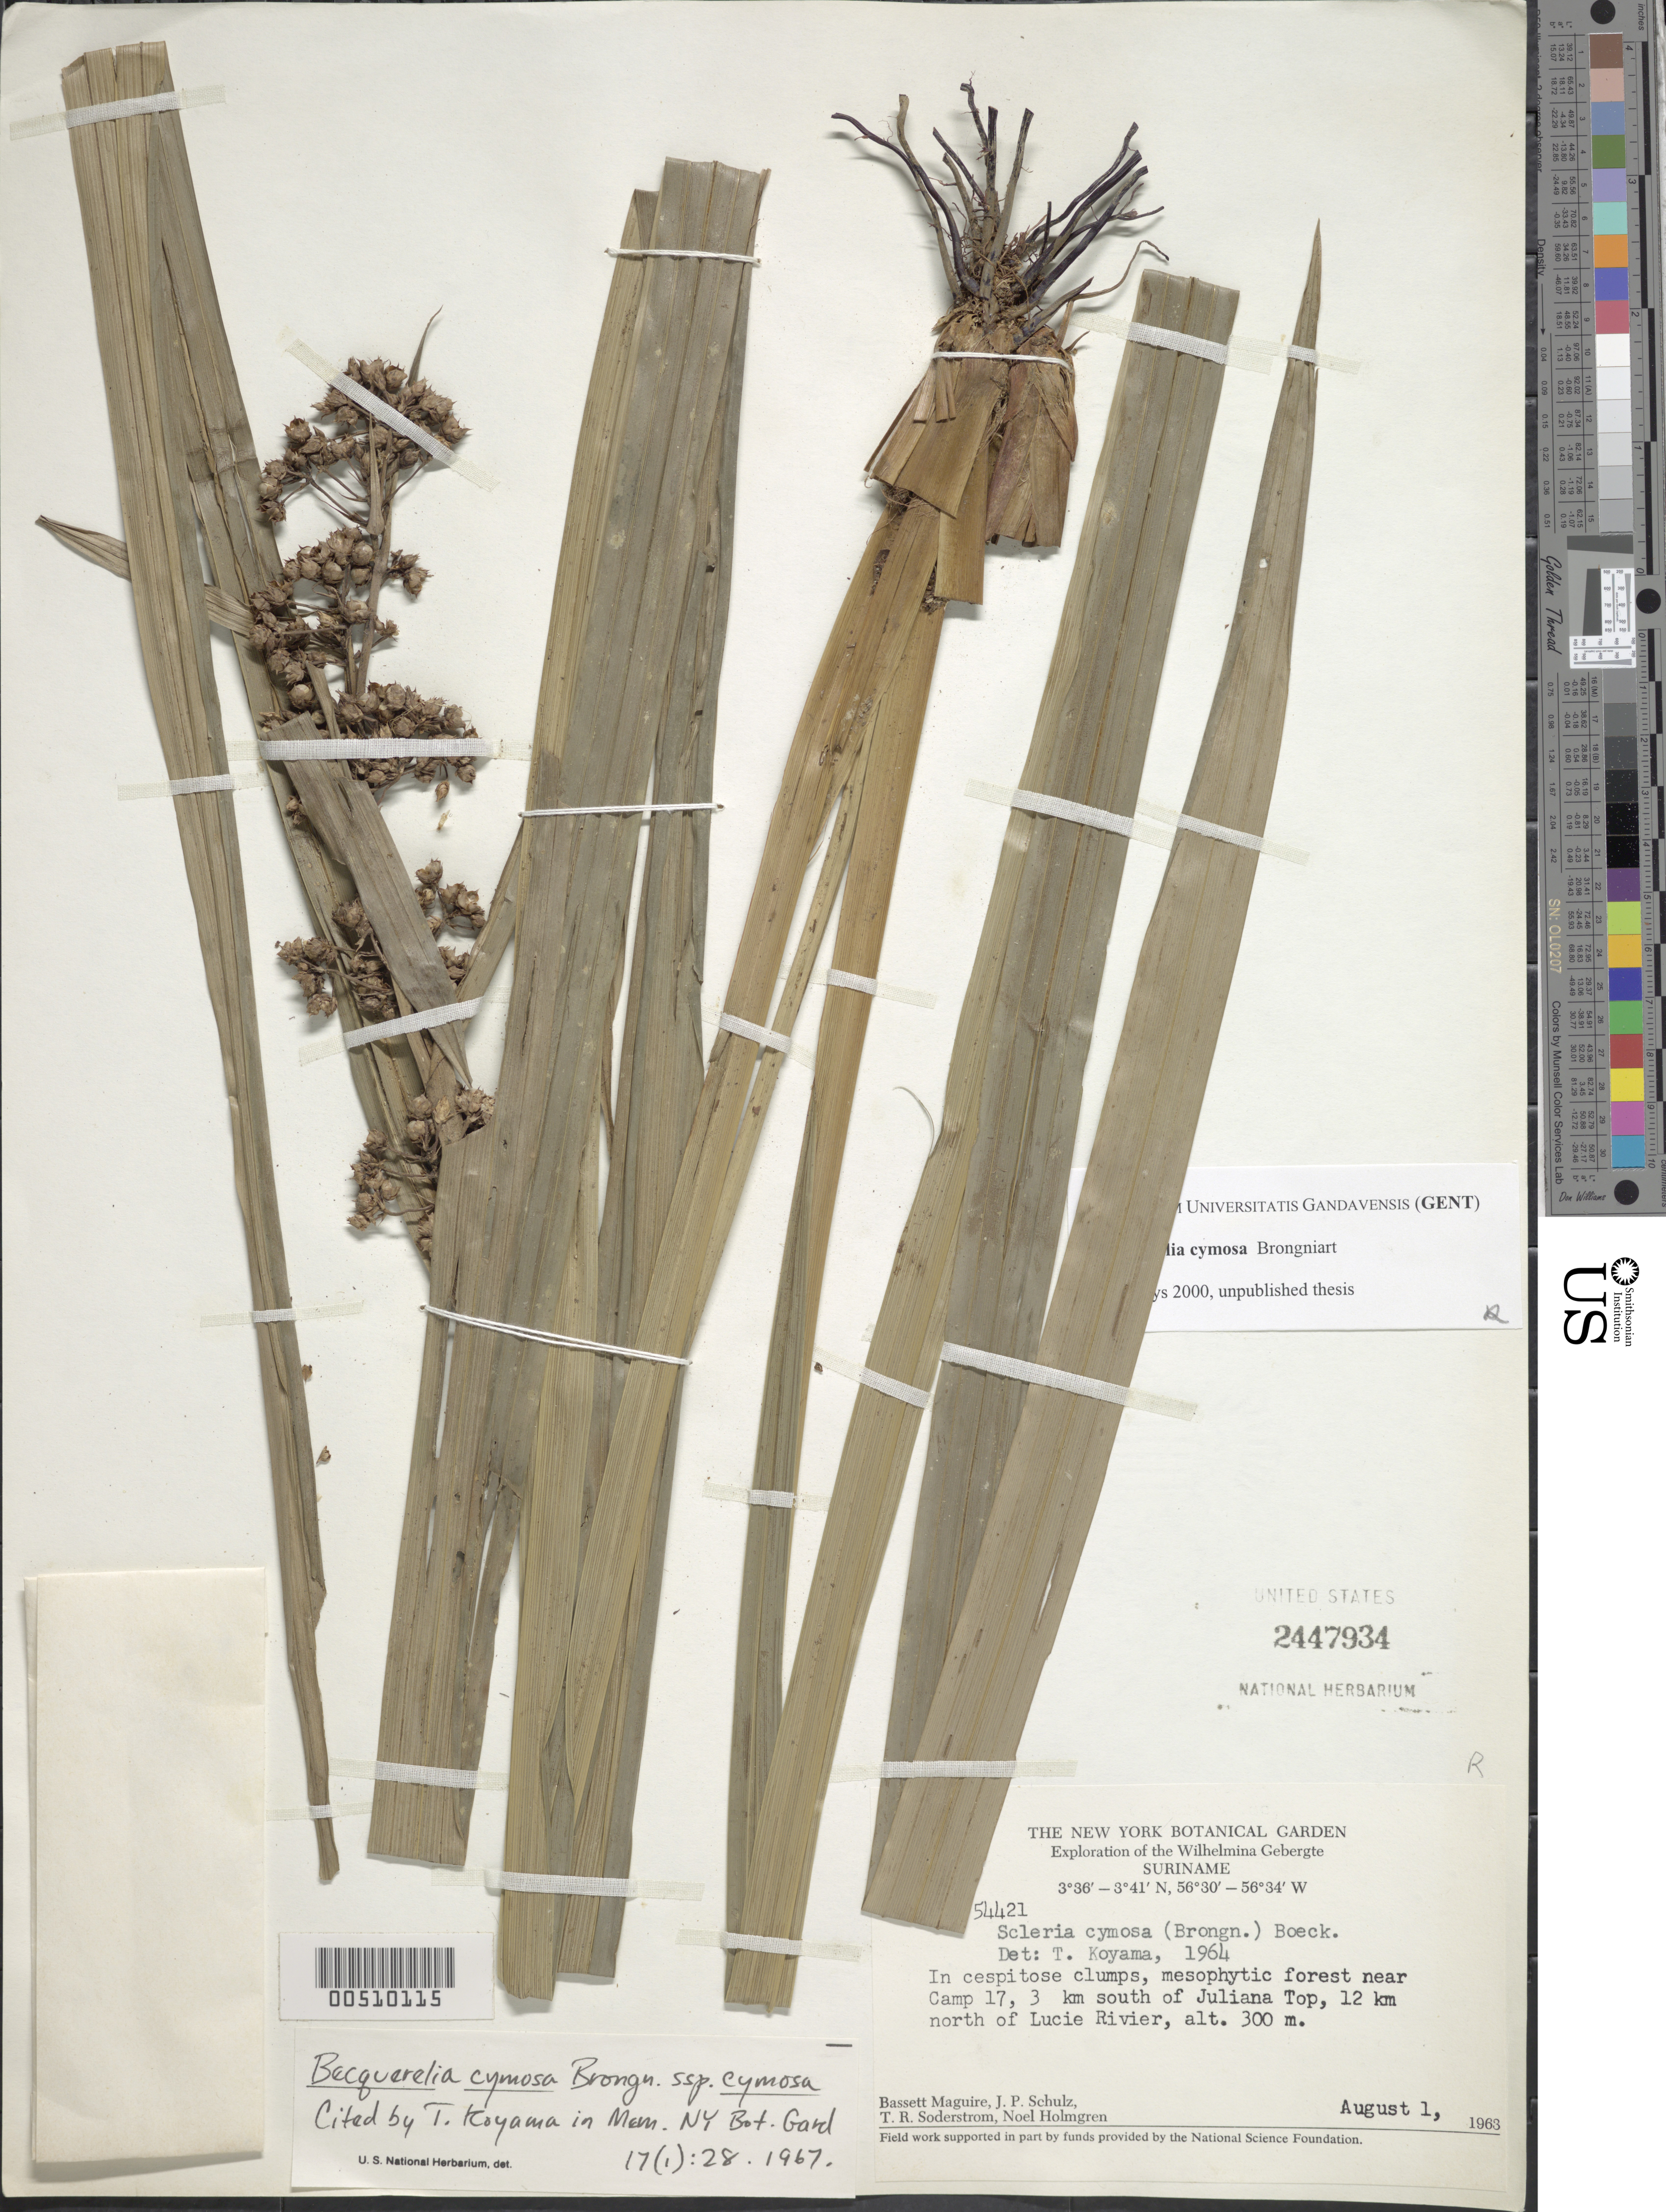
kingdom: Plantae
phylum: Tracheophyta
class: Liliopsida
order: Poales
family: Cyperaceae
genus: Becquerelia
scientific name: Becquerelia cymosa subsp. cymosa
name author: Brongn.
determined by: Strong, M. T., (US), Smithsonian Institution - National Museum of Natural History (UNITED STATES)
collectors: B. Maguire, J. P. Schulz, T. R. Soderstrom & N. H. Holmgren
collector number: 54421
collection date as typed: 01 Aug 1963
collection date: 1963-08-01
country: Suriname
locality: Wilhelmina Gebergte, near camp 17, 3 km S of Juliana Top, 12 km N of Lucie Rivier.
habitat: Mesophytic forest.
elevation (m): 300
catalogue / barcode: US 2447934